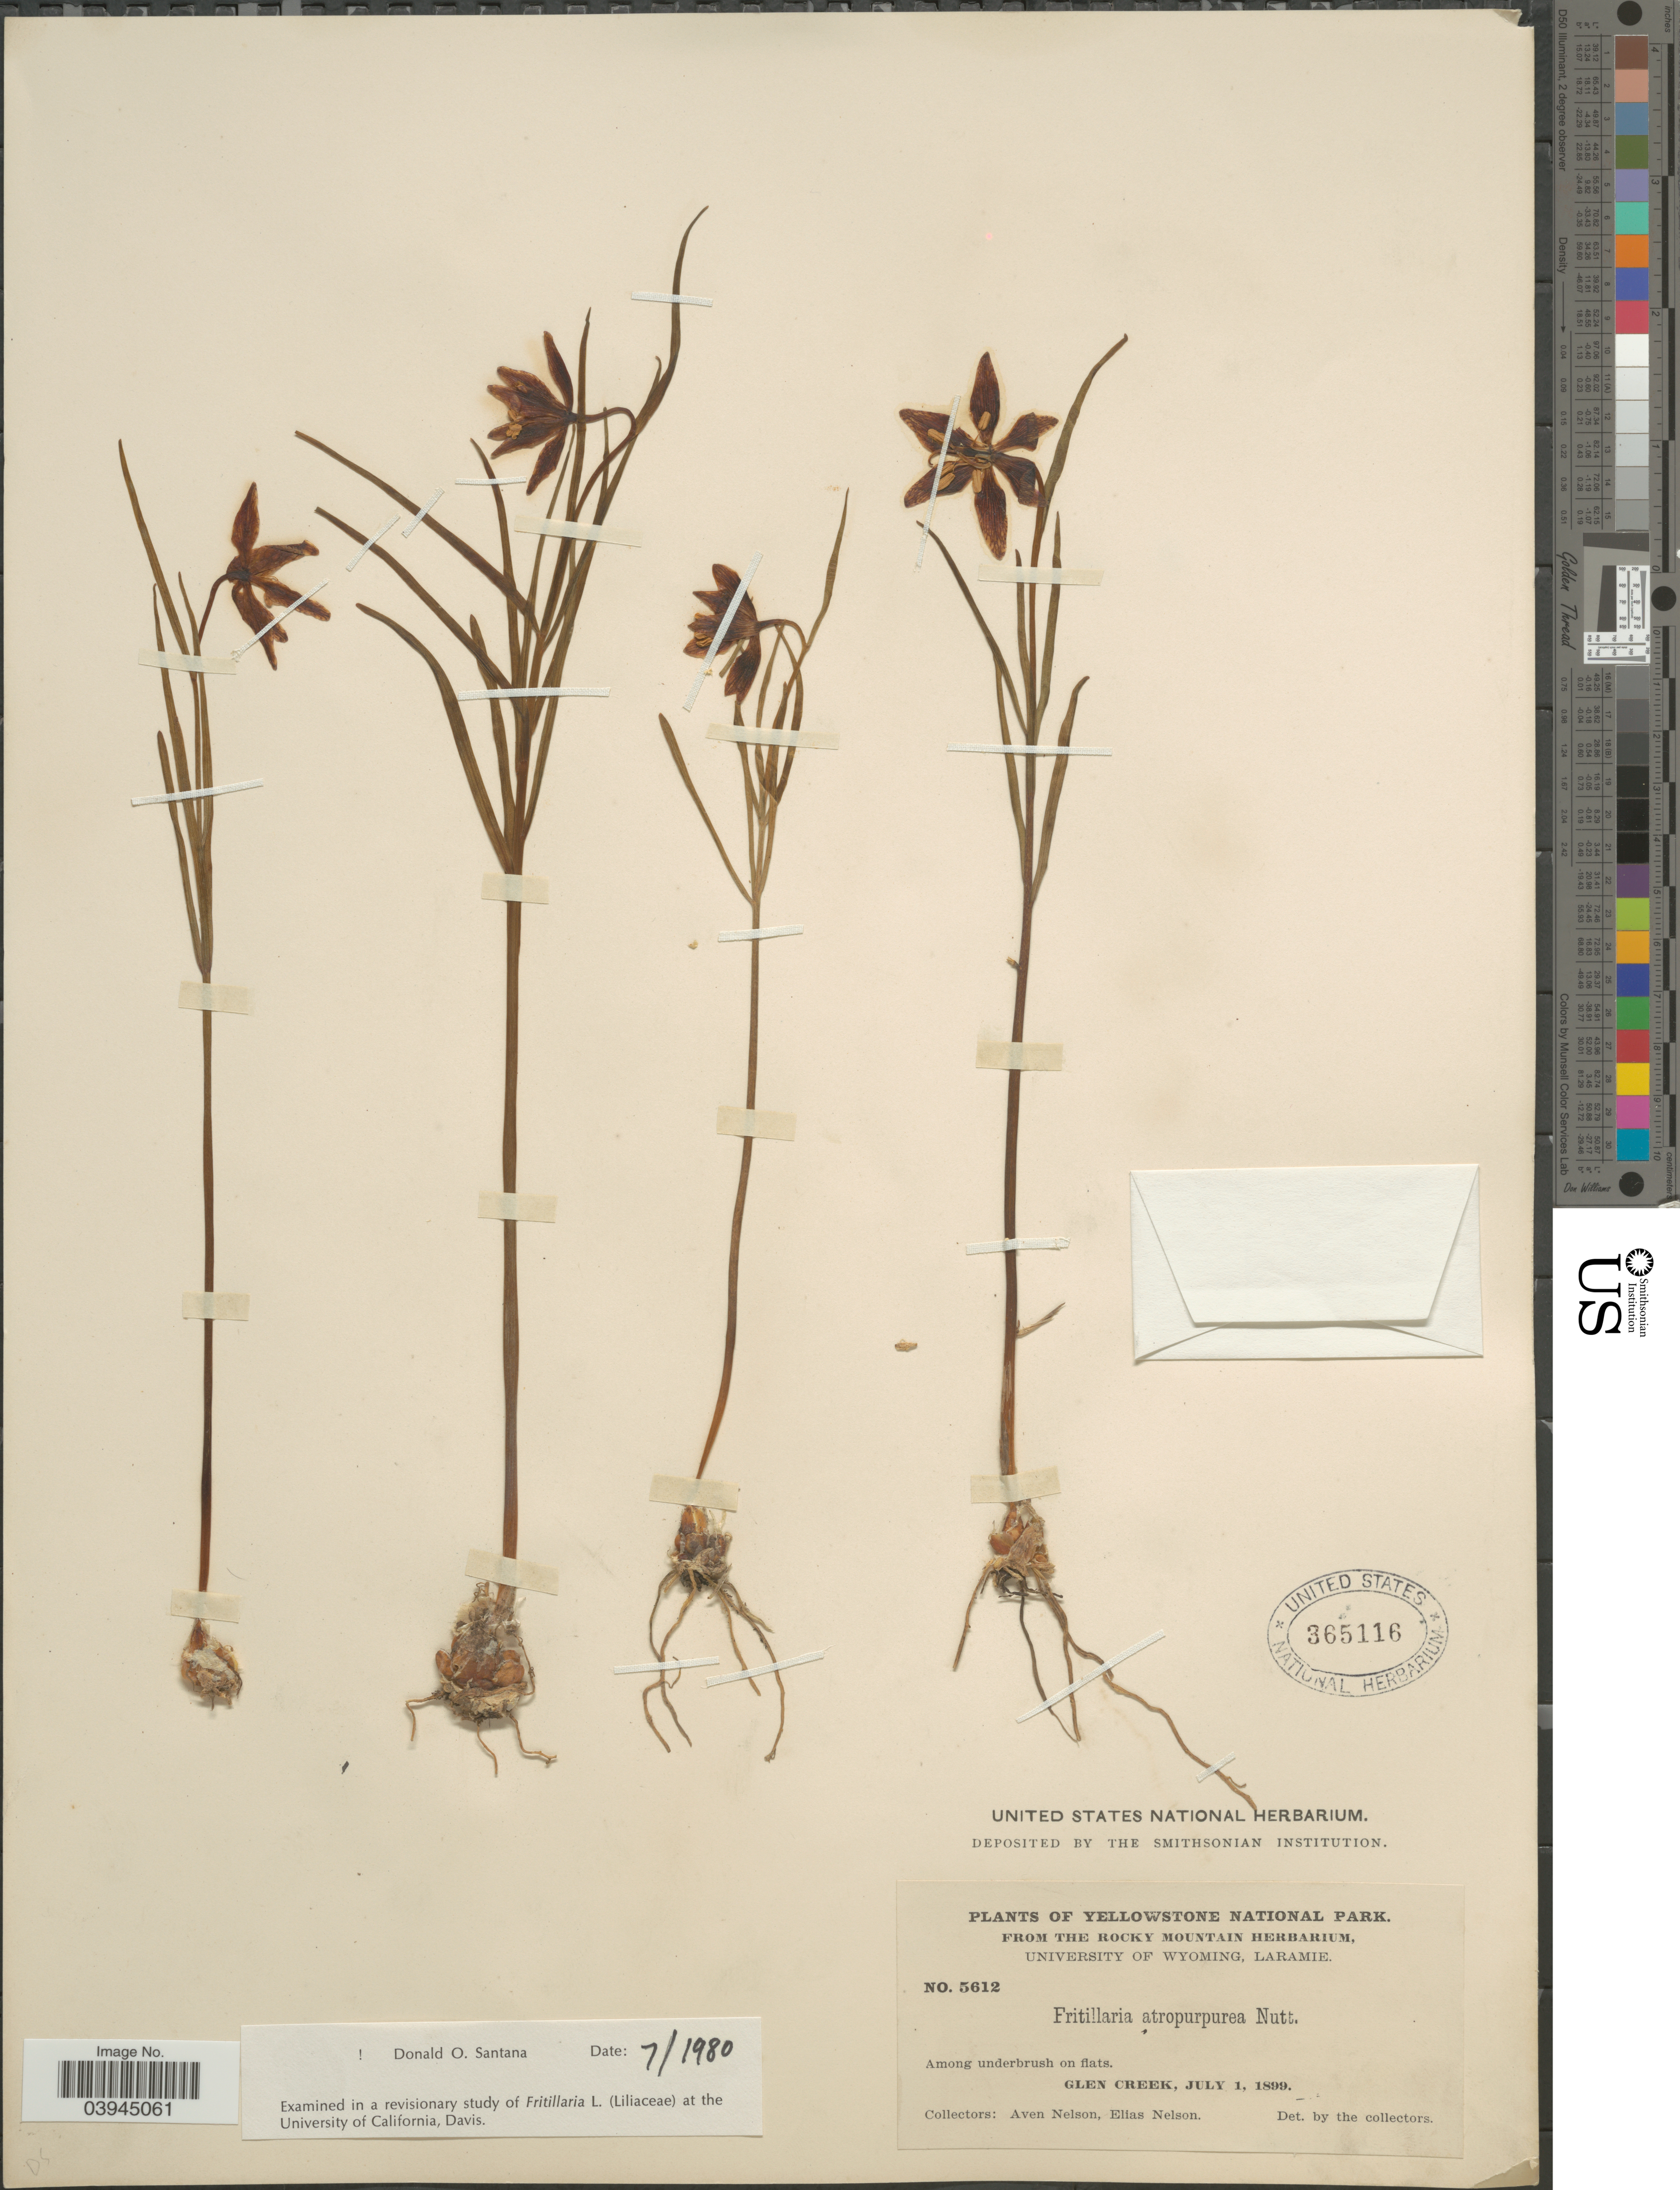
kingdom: Plantae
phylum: Tracheophyta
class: Liliopsida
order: Liliales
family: Liliaceae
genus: Fritillaria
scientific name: Fritillaria atropurpurea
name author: Nutt.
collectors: A. Nelson & E. Nelson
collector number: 5612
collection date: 1899-07-01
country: United States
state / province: Wyoming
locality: Yellowstone National Park. Glen Creek.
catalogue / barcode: US 365116